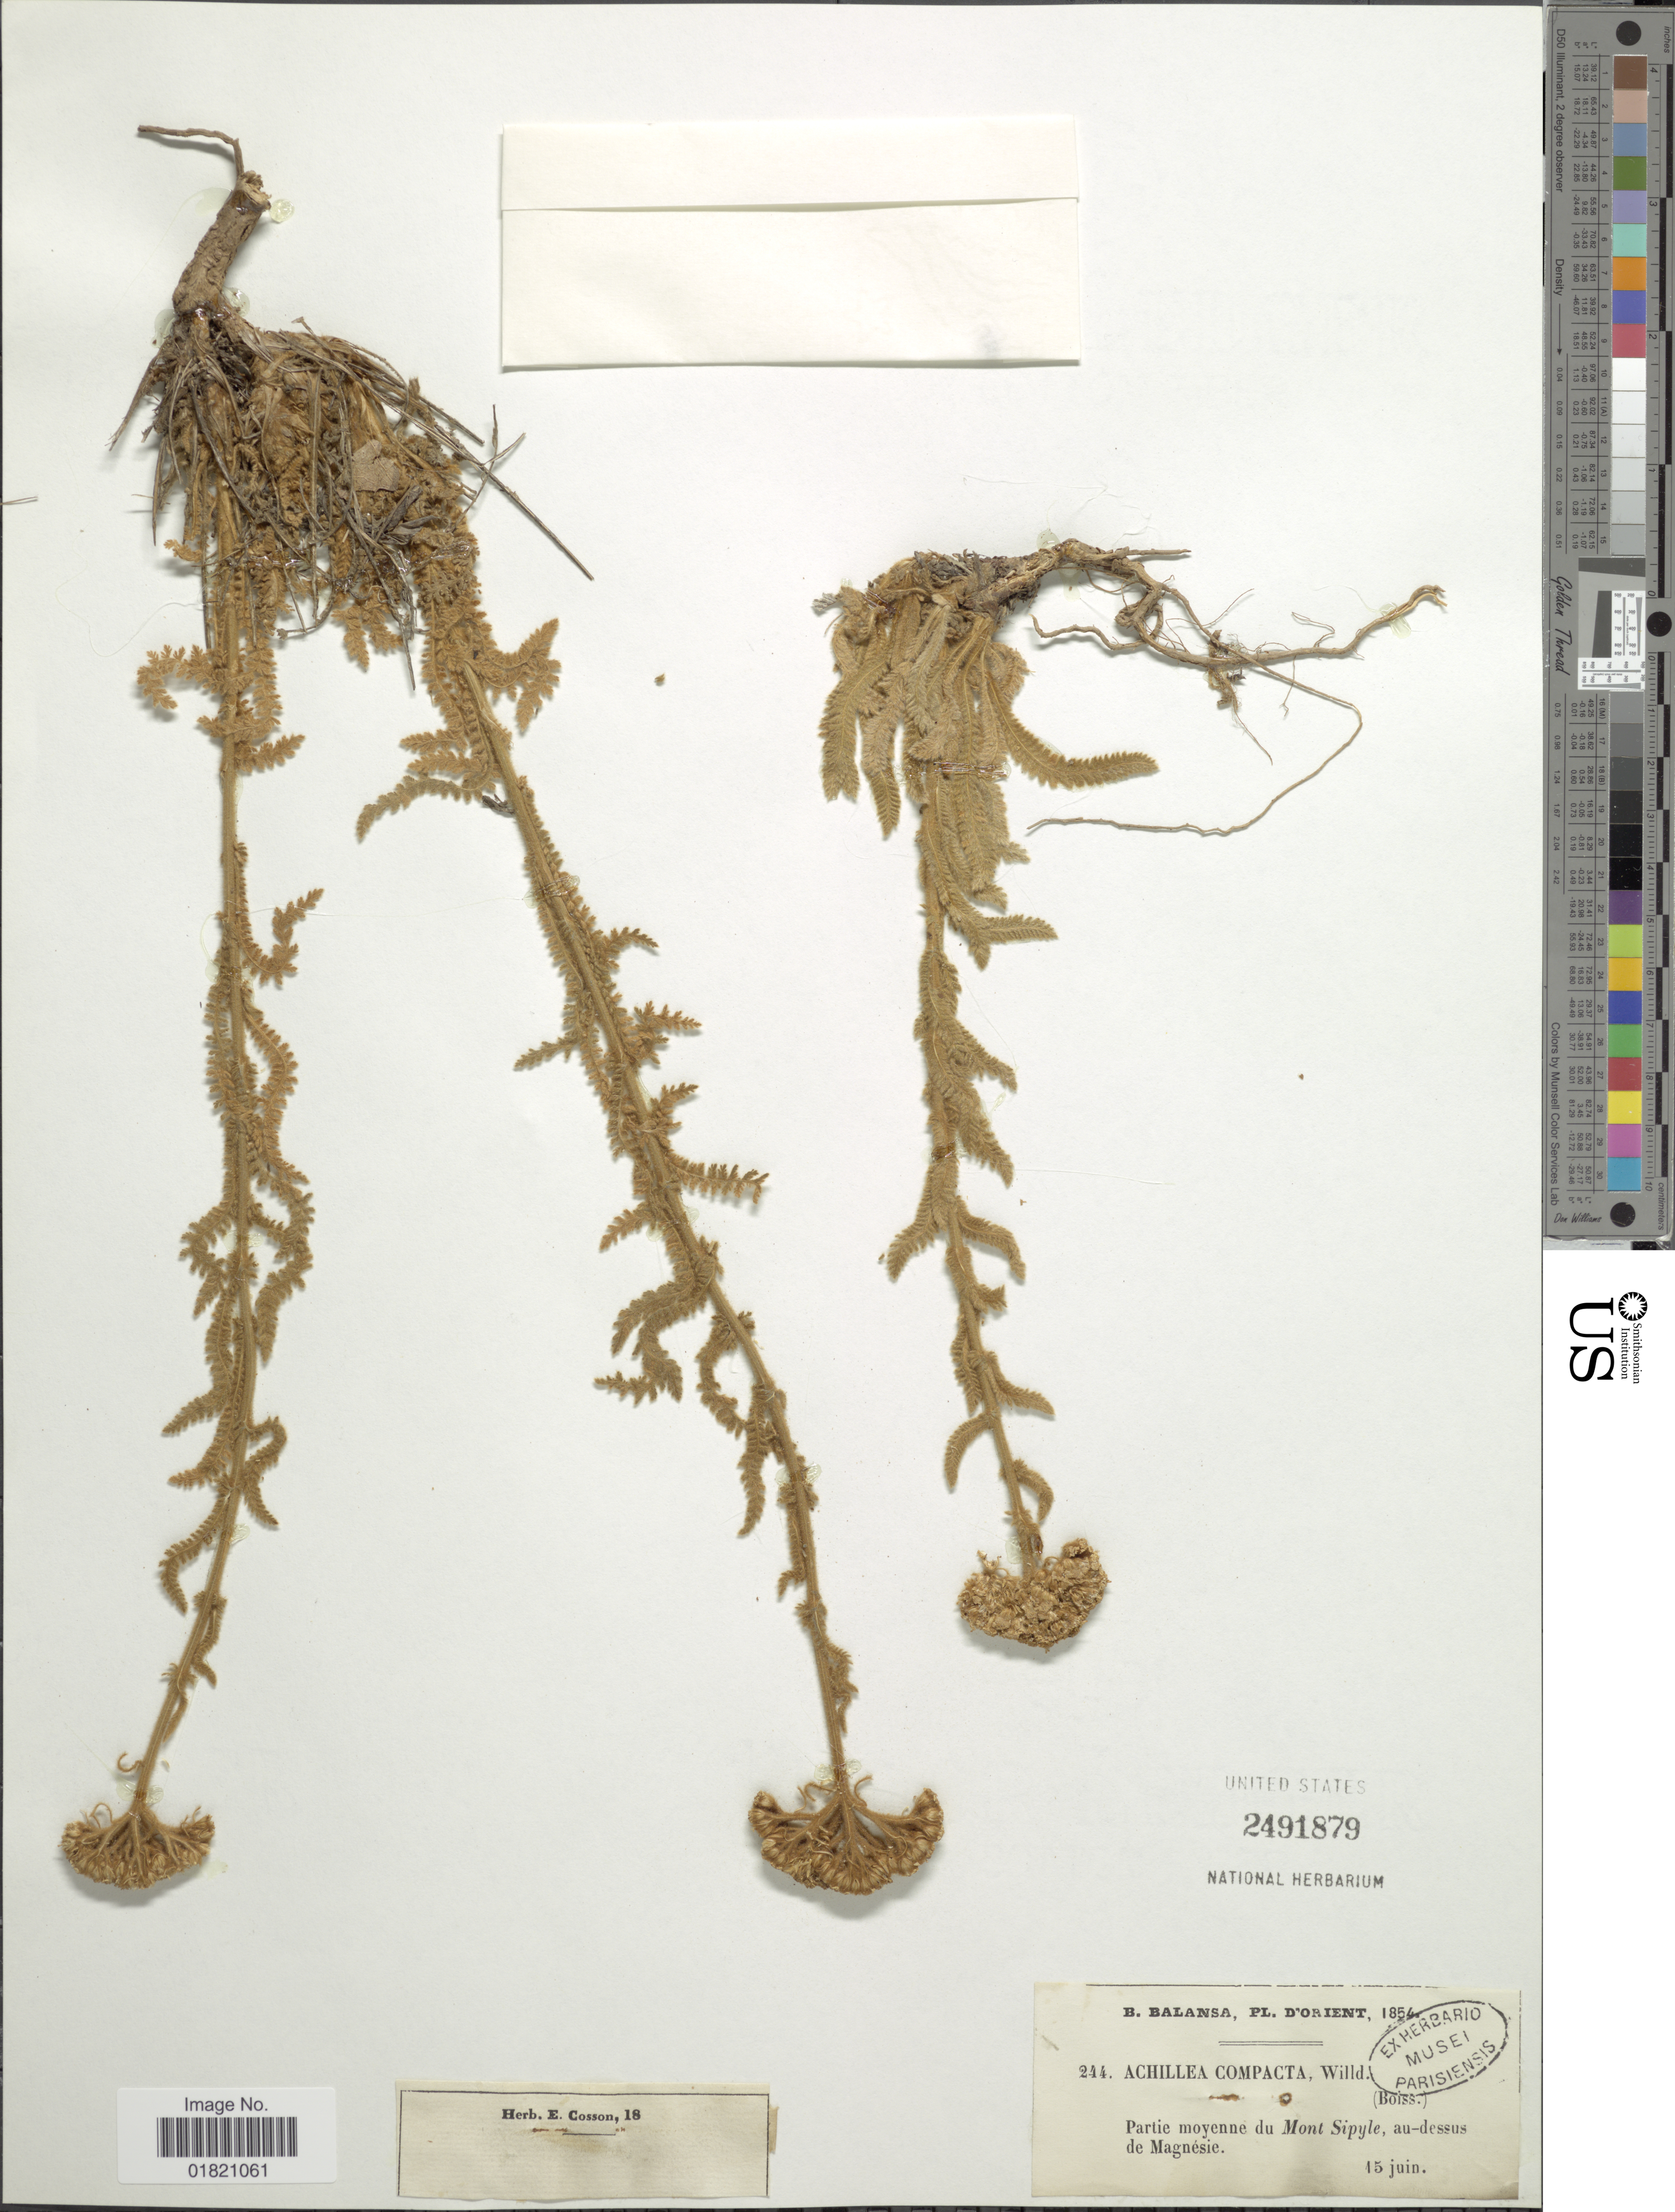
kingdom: Plantae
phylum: Tracheophyta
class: Magnoliopsida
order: Asterales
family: Asteraceae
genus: Achillea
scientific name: Achillea compacta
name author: Willd.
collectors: B. Balansa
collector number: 244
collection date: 1854-06-15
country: Turkey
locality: Orient. Partie moyenne du Mont Sipyle, au-dessus de Magnésie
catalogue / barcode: US 2491879